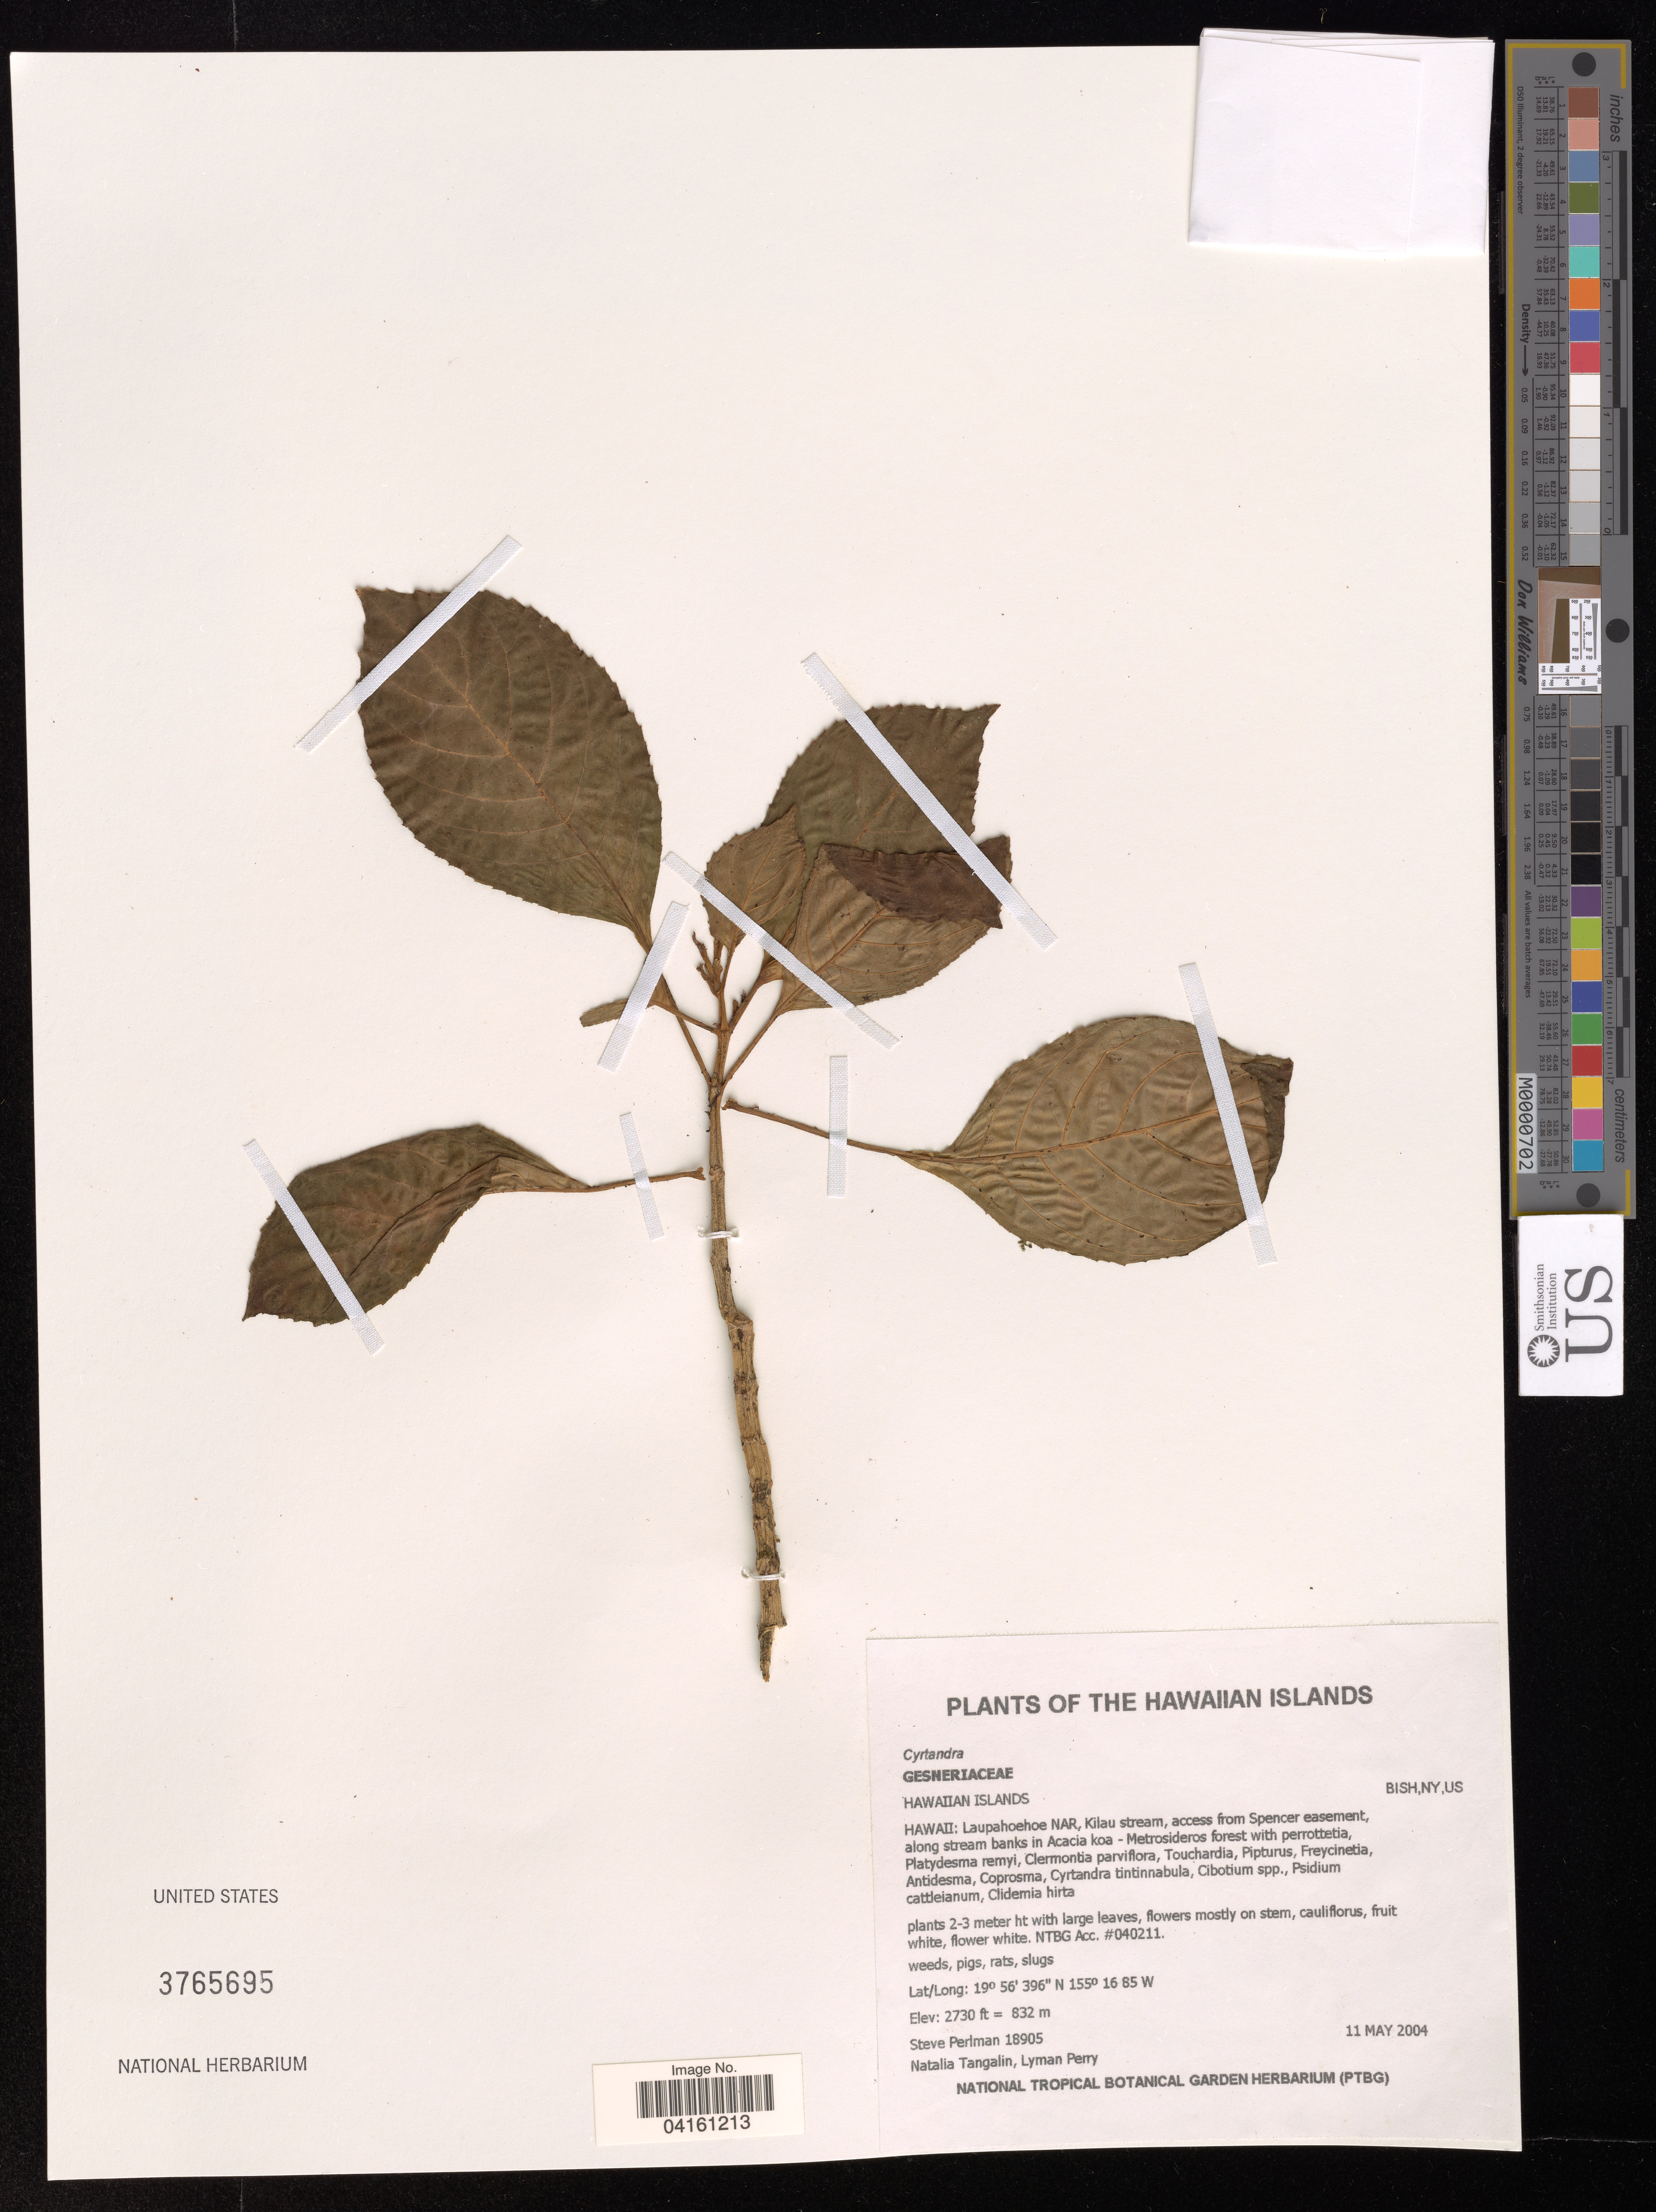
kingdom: Plantae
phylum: Tracheophyta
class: Magnoliopsida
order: Lamiales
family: Gesneriaceae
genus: Cyrtandra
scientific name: Cyrtandra wagneri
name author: Lorence & Perlman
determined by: Wood, Kenneth R.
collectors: S. P. Perlman, N. Tangalin & L. Perry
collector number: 18905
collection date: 2004-05-11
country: United States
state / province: Hawaii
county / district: Hawaii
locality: Laupāhoehoe NAR, Kilau stream, access from Spencer easement along stream banks in Acacia Koa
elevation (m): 832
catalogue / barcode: US 3765695